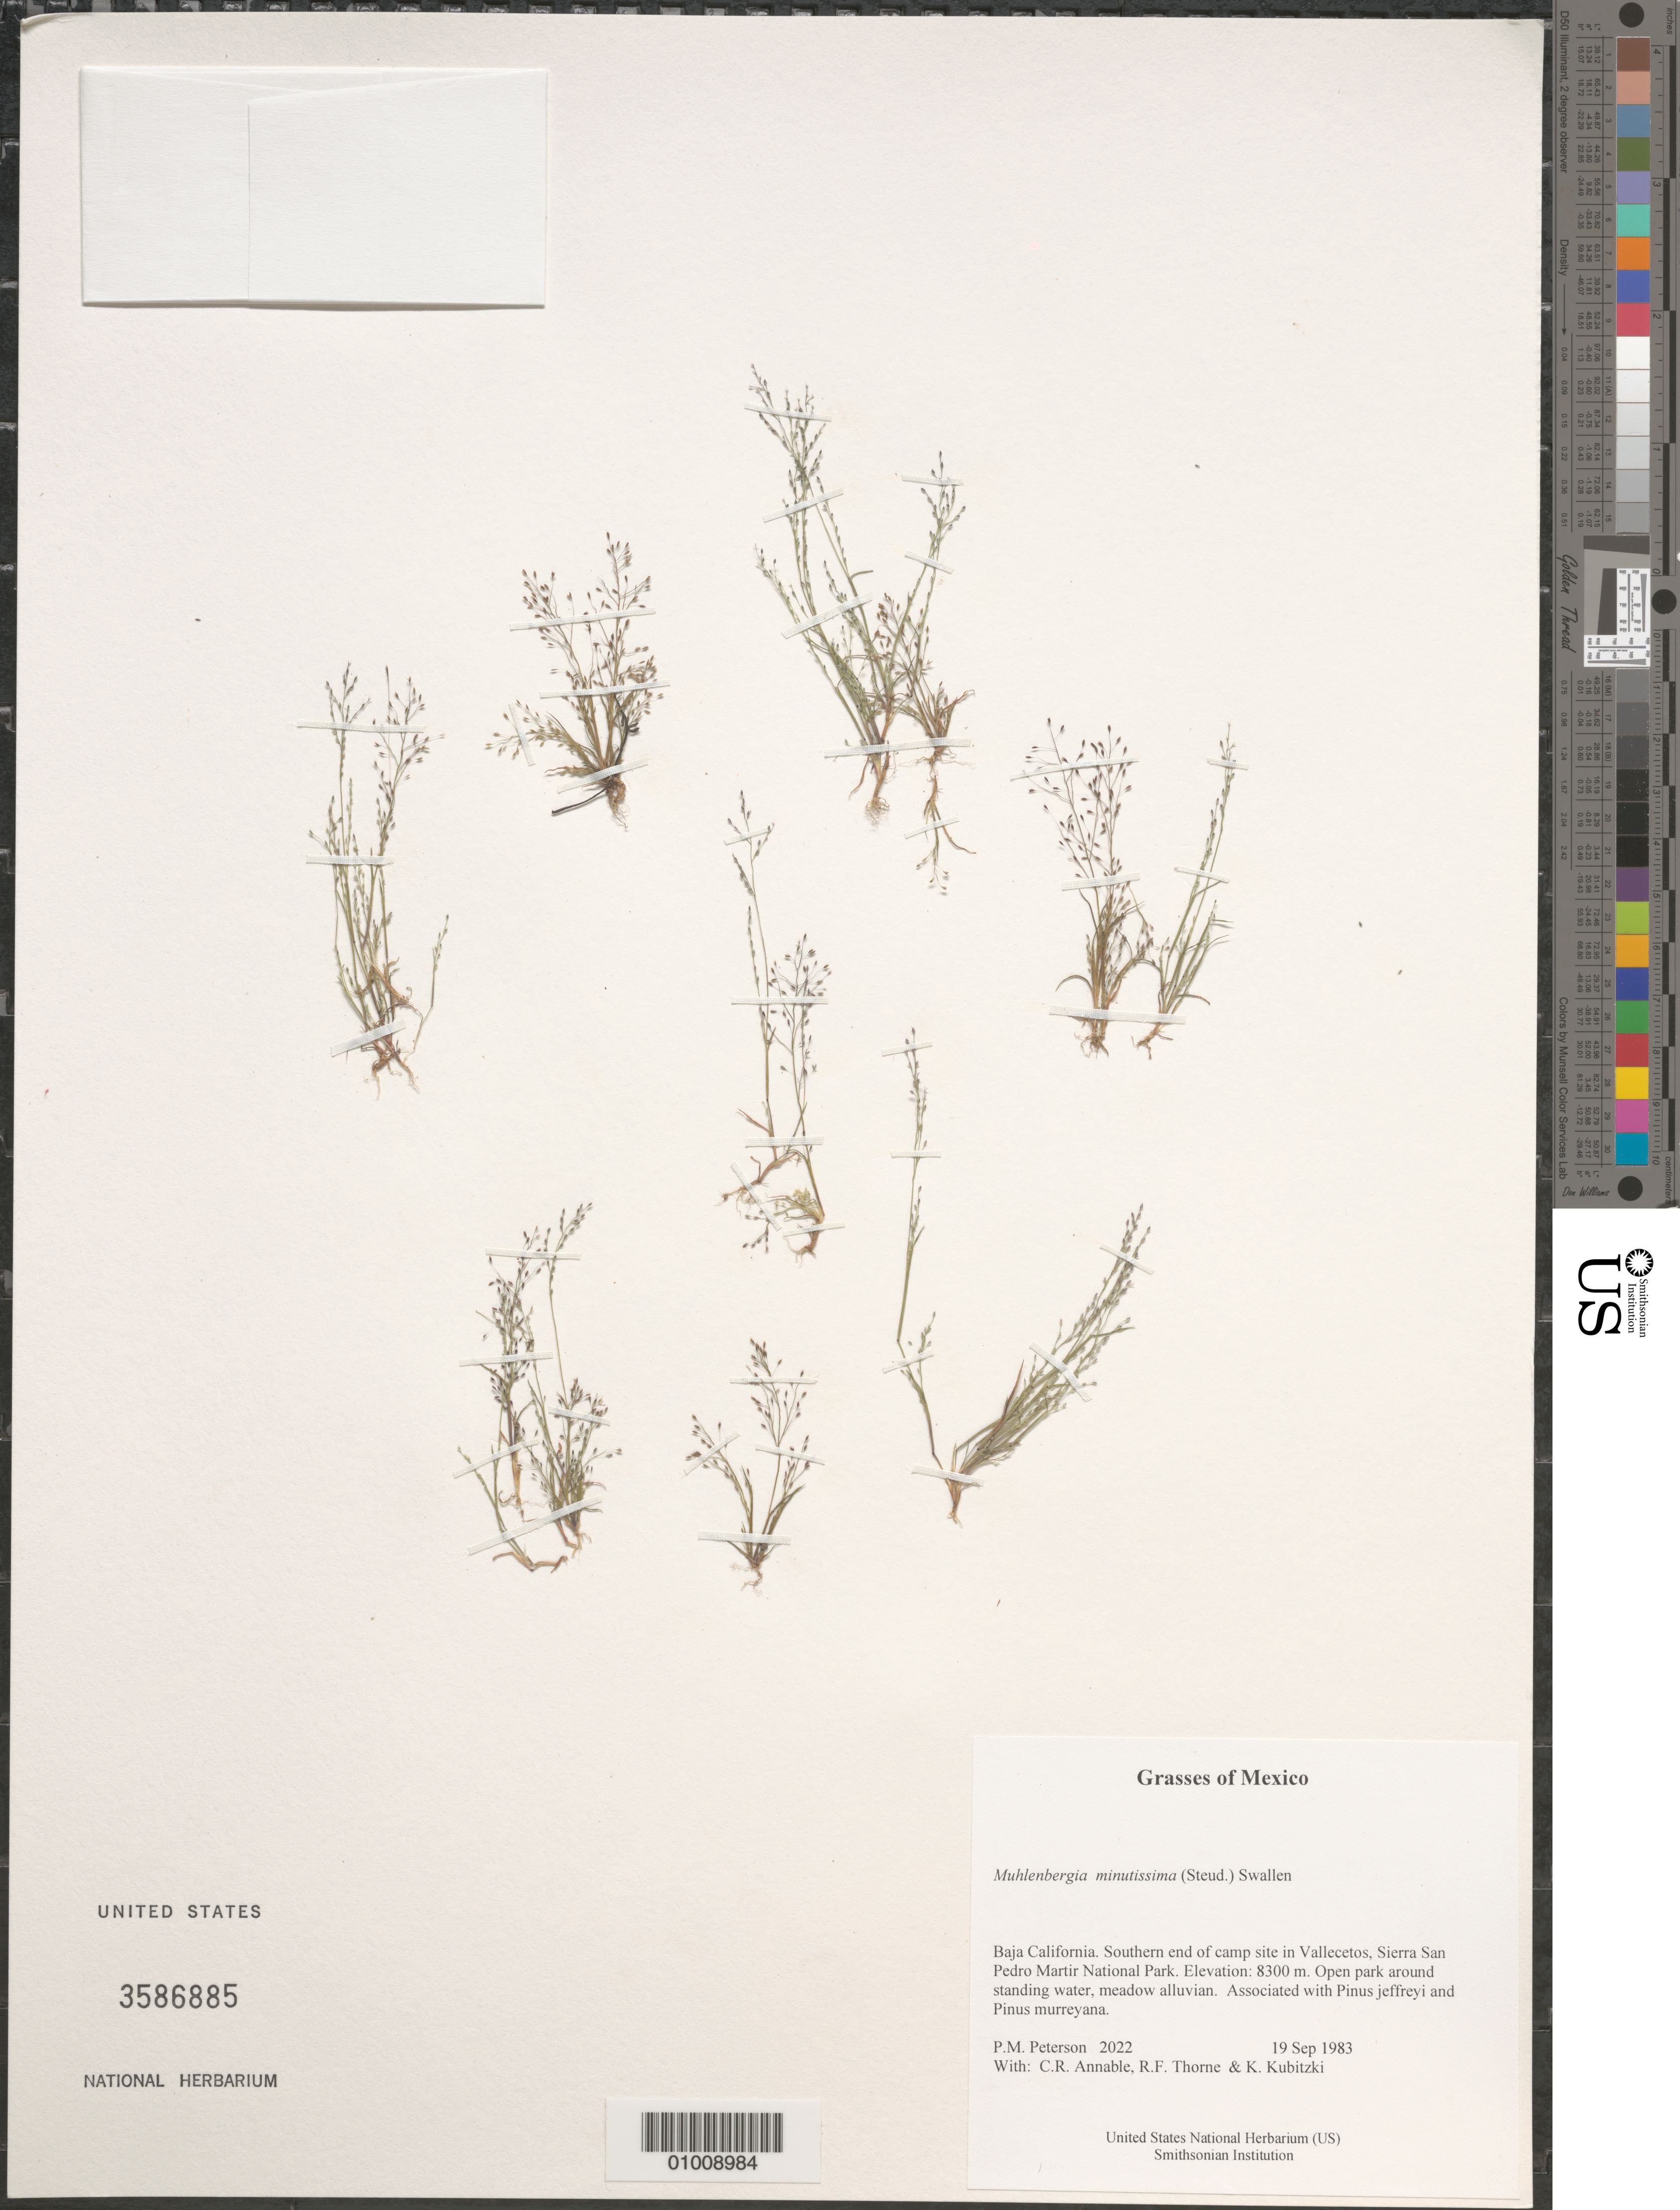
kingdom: Plantae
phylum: Tracheophyta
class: Liliopsida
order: Poales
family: Poaceae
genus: Muhlenbergia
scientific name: Muhlenbergia minutissima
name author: (Steud.) Swallen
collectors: P. M. Peterson, C. R. Annable, R. F. Thorne & K. Kubitzki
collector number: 2185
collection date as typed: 19 Sep 1983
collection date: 1983-09-19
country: Mexico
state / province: Baja California Norte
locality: Southern end of camp site in Vallecetos, Sierra San Pedro Martir National Park.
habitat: Open park around standing water, meadow alluvian. Associated with Pinus jeffreyi and Pinus murreyana.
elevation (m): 2530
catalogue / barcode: US 3586885